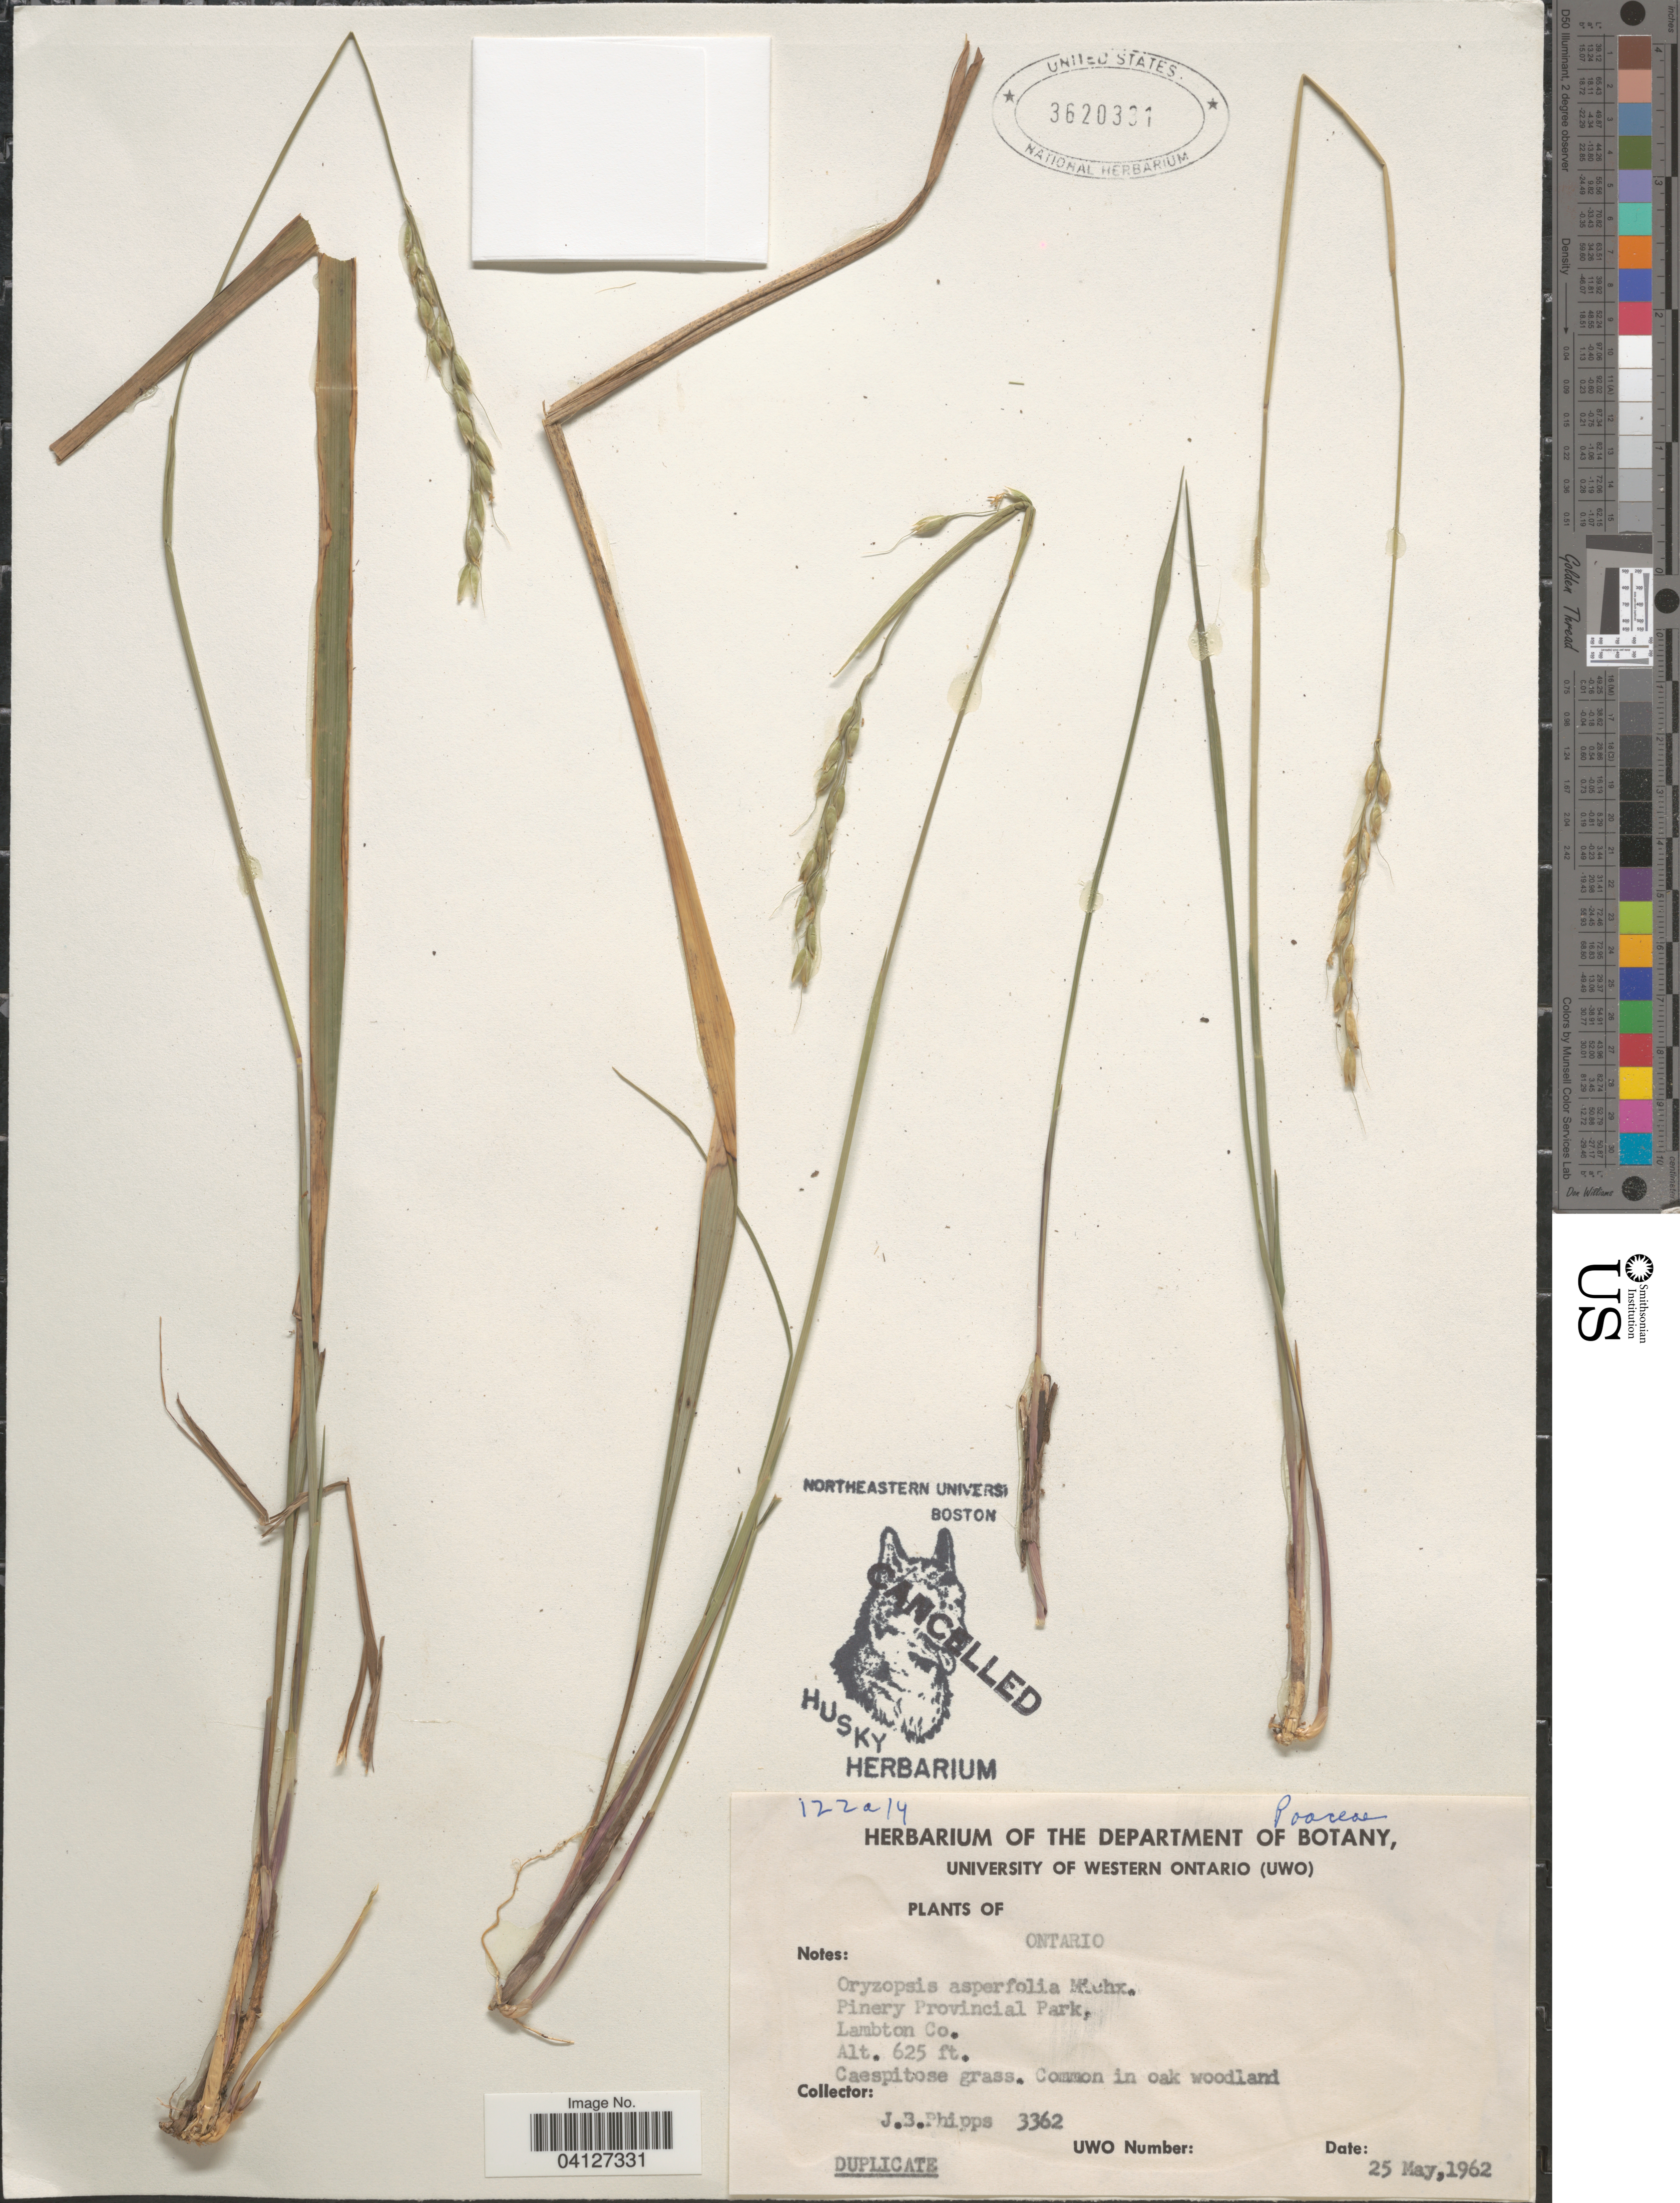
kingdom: Plantae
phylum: Tracheophyta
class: Liliopsida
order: Poales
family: Poaceae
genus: Oryzopsis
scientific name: Oryzopsis asperifolia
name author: Michx.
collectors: J. Phipps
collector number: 3362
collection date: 1962-05-25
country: Canada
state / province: Ontario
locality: Pinery Provincial Park, Lambton Co.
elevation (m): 190